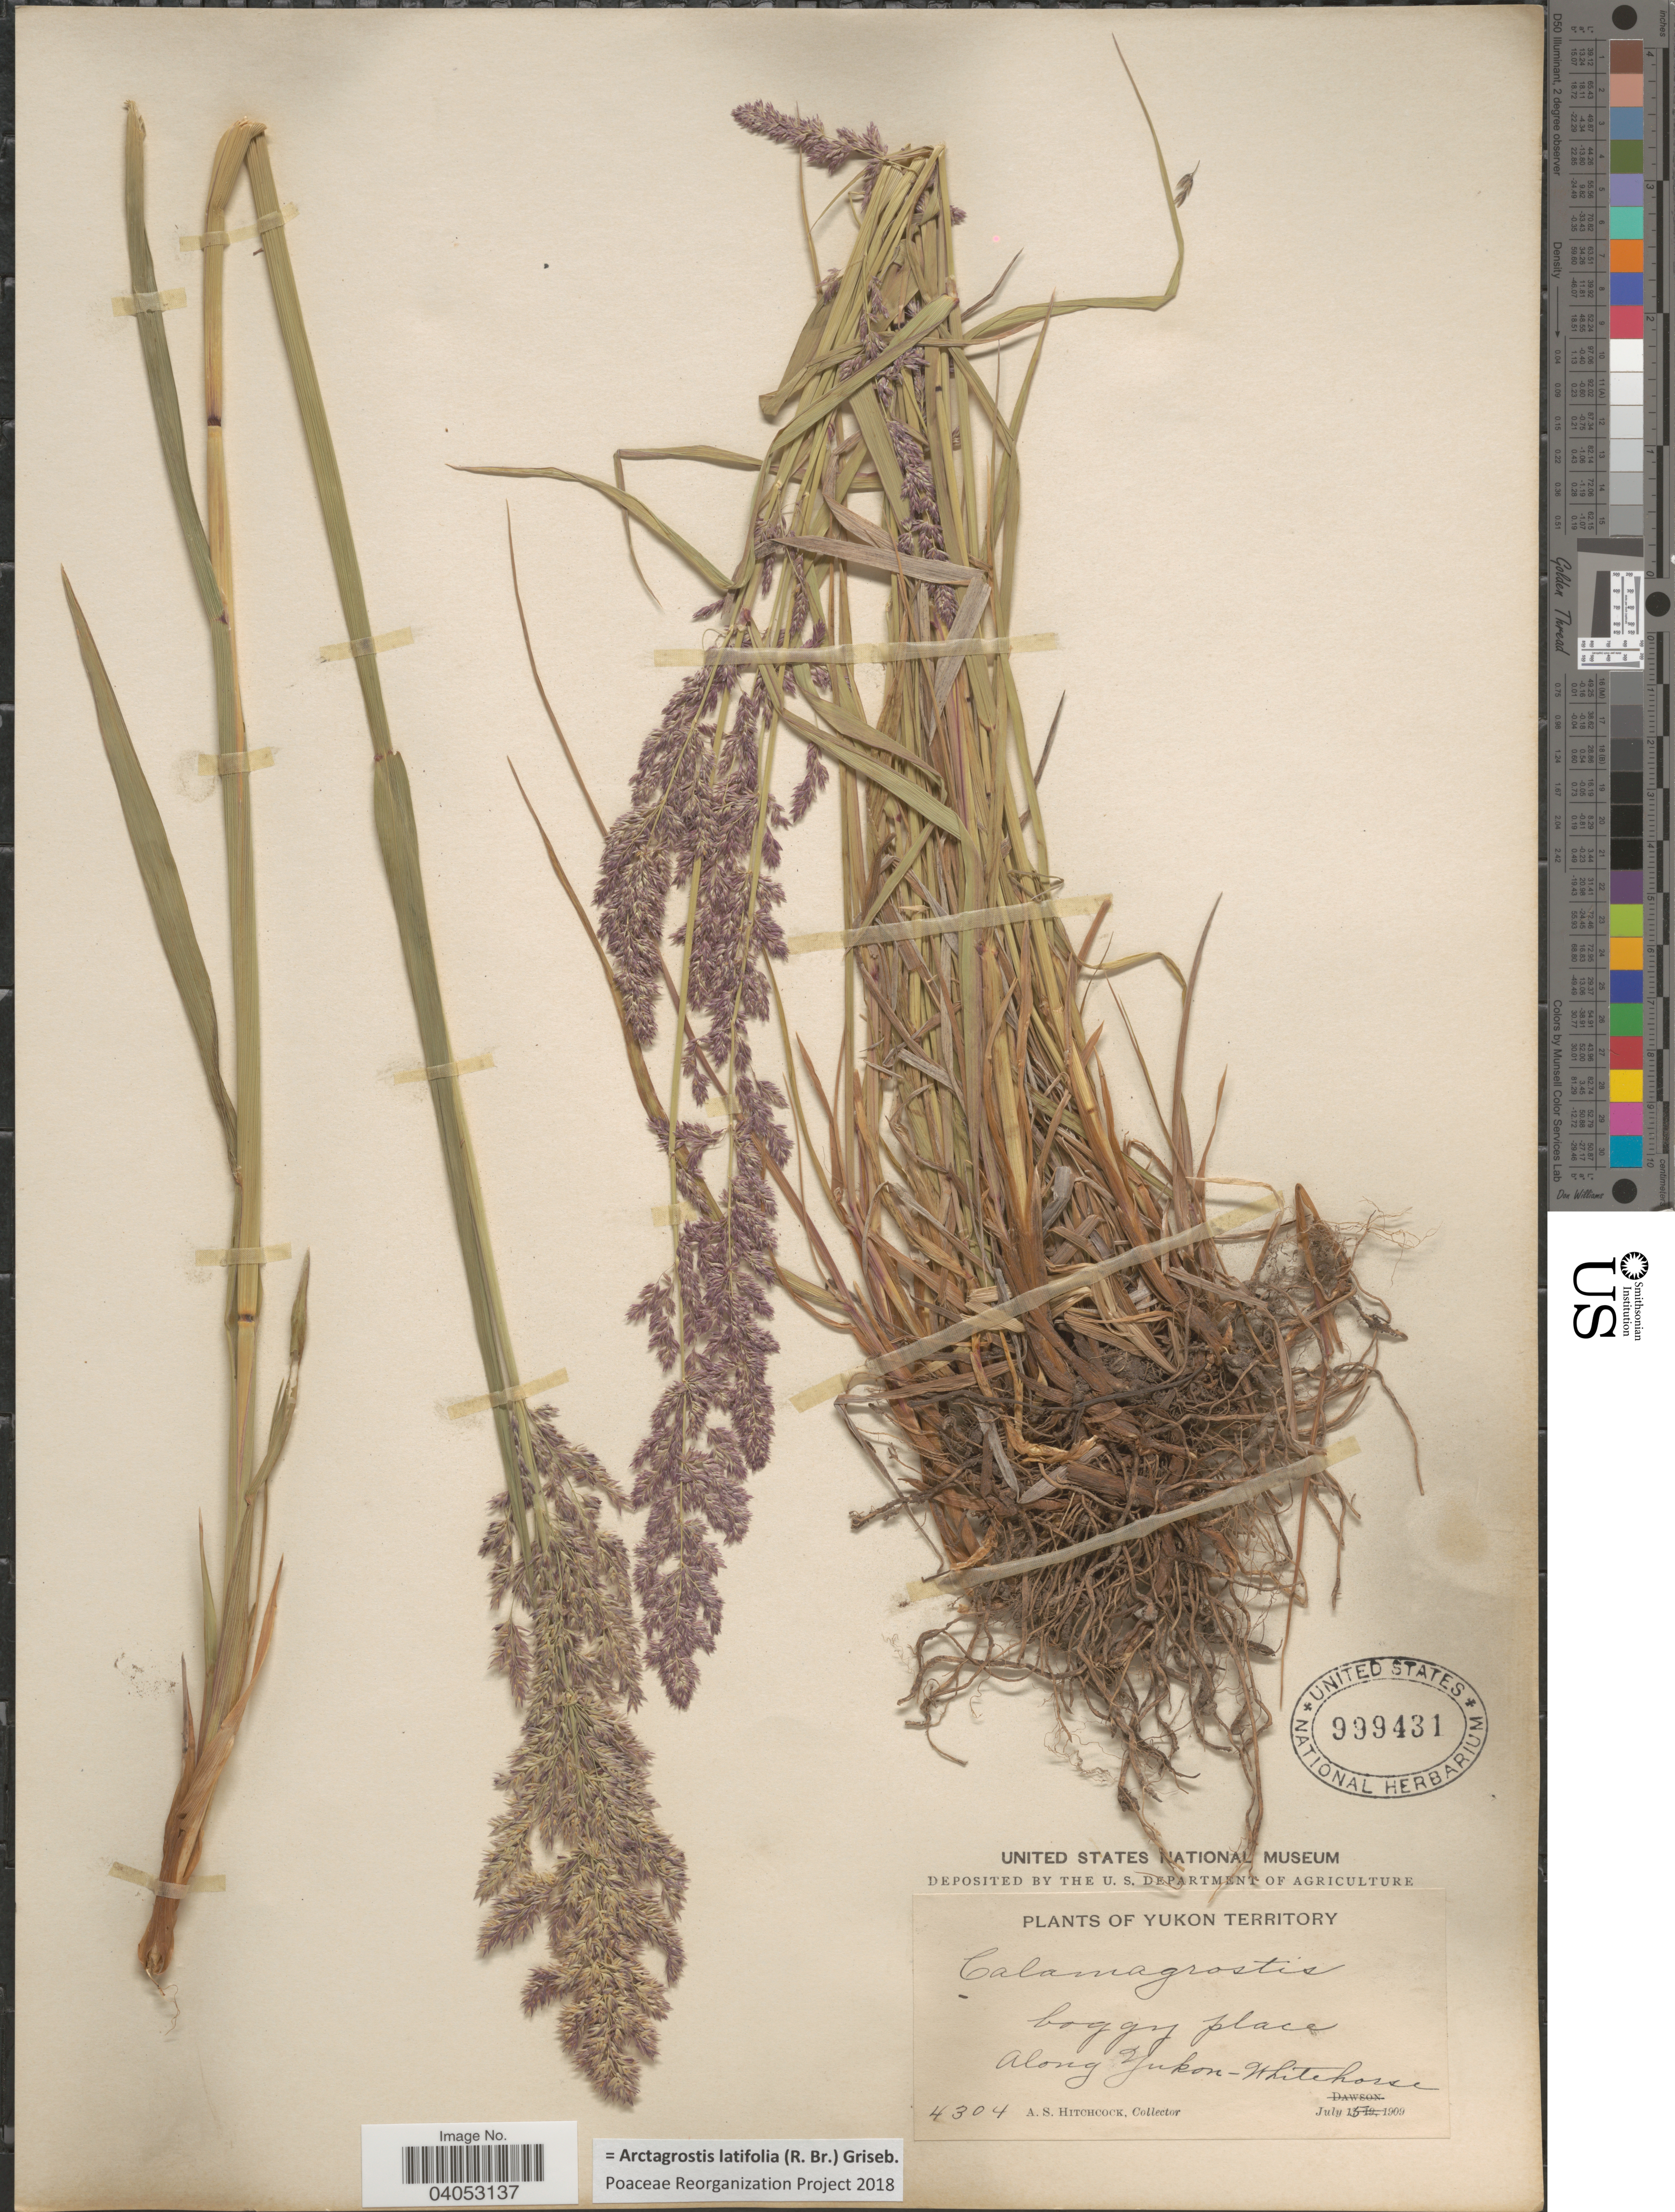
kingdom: Plantae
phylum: Tracheophyta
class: Liliopsida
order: Poales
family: Poaceae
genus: Arctagrostis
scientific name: Arctagrostis latifolia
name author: (R. Br.) Griseb.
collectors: A. S. Hitchcock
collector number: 4304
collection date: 1909-07-15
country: Canada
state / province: Yukon Territory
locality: Along Yukon-Whitehorse.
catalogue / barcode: US 999431